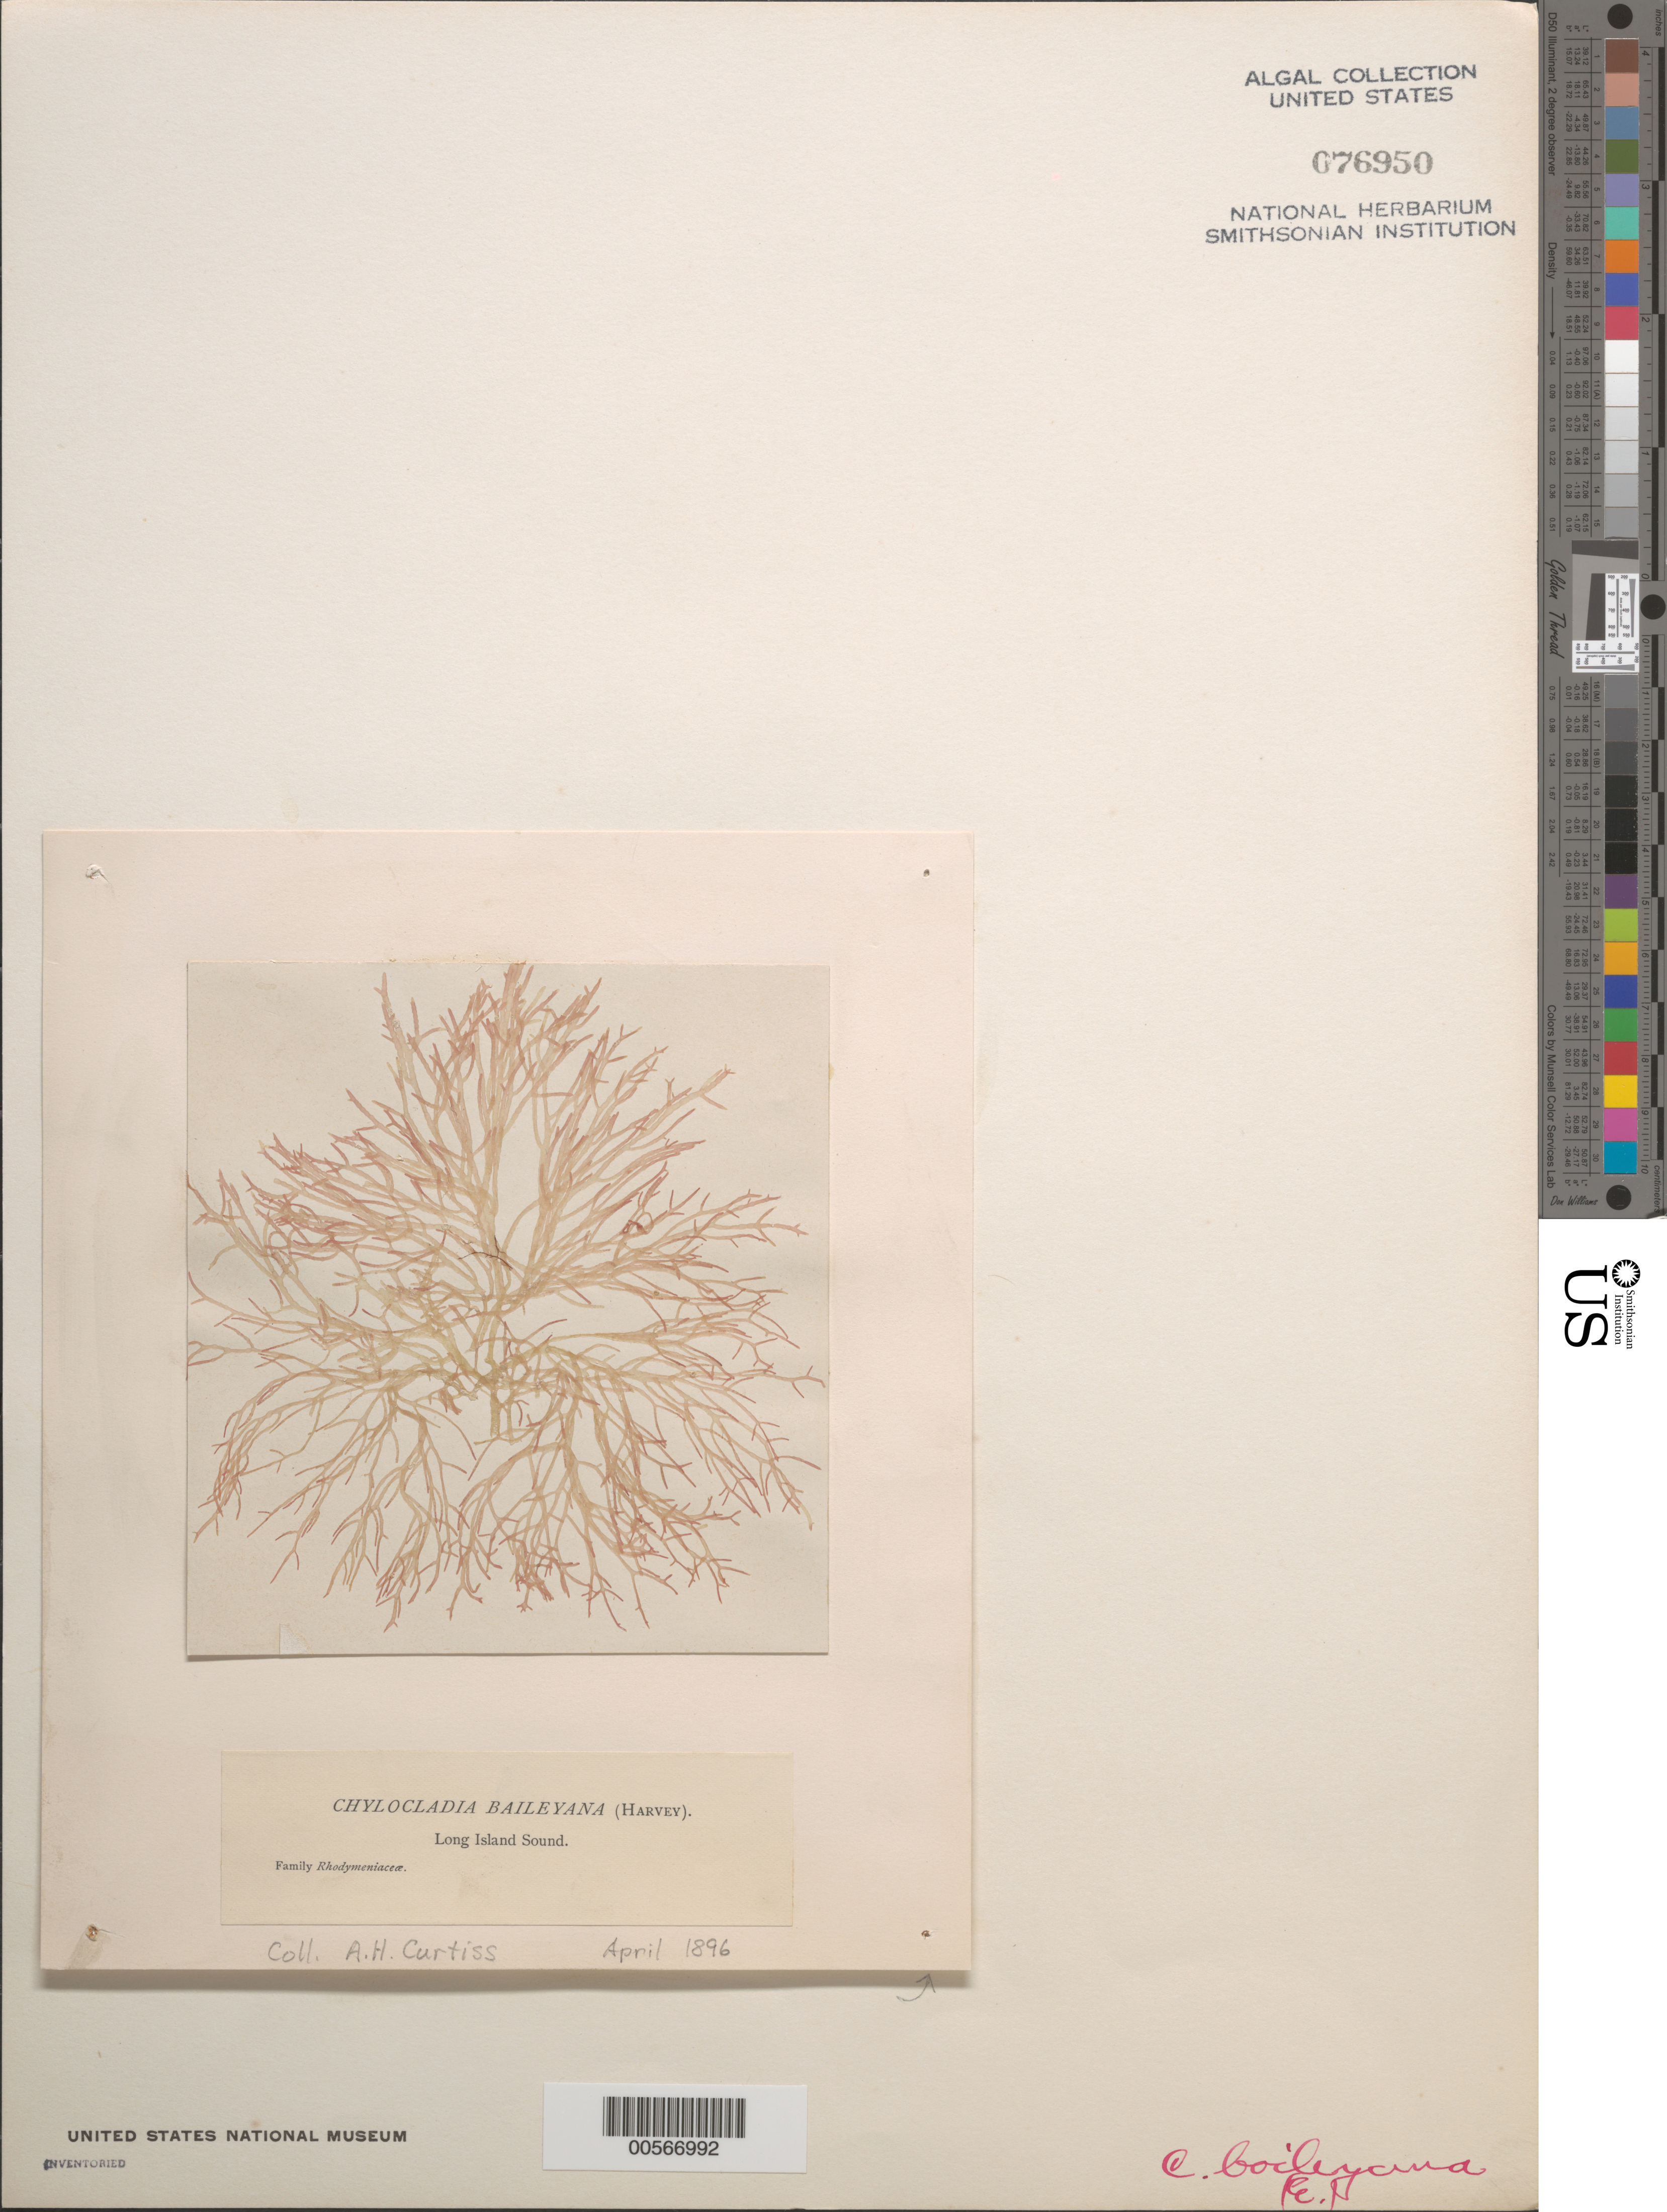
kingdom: Plantae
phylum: Rhodophyta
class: Florideophyceae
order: Rhodymeniales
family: Lomentariaceae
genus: Hooperia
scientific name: Hooperia divaricata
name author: (Durant) M.J. Wynne et al.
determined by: Algae name updating Project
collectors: A. H. Curtiss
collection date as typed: Apr 1896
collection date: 1896-04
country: United States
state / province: Connecticut / New York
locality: Long Island Sound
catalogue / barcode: US 76950